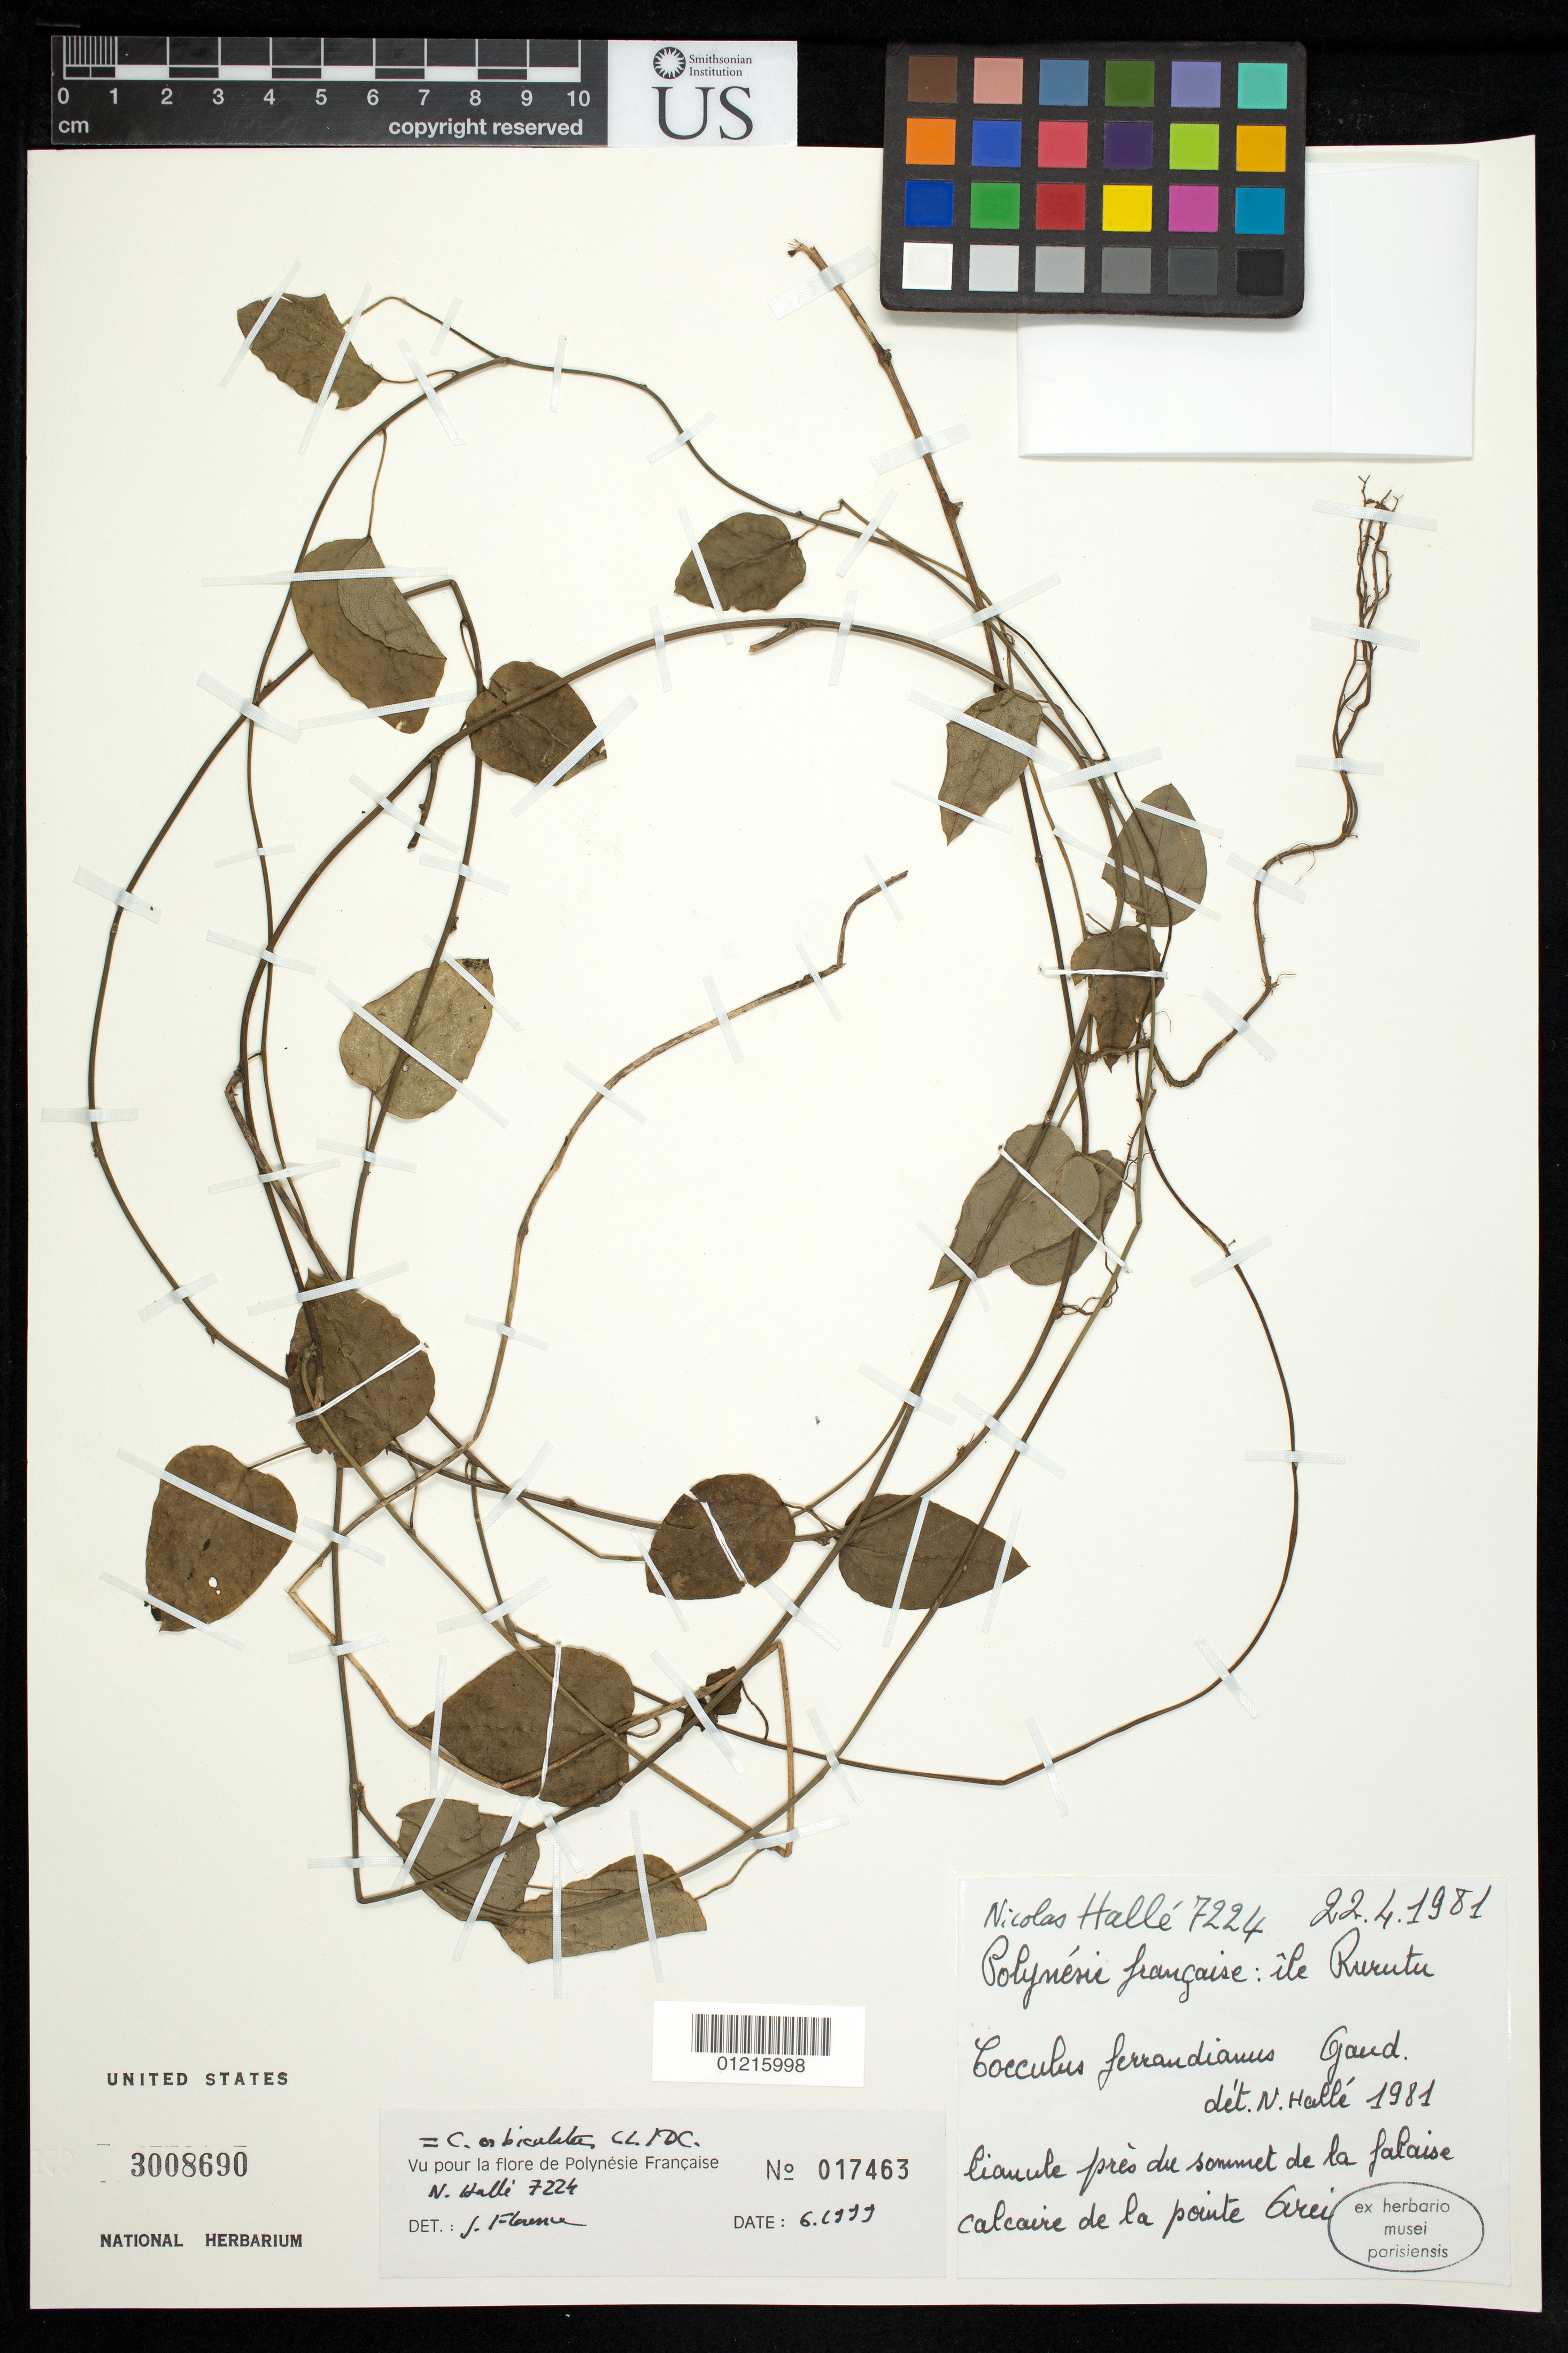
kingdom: Plantae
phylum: Tracheophyta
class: Magnoliopsida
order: Ranunculales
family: Menispermaceae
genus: Cocculus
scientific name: Cocculus orbiculatus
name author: (L.) DC.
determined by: Florence, J.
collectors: N. Hallé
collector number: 7224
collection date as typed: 22 Apr 1981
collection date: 1981-04-22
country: French Polynesia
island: Rurutu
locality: Lianul Près du sommet de la falaise calcaire de la point Guei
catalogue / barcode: US 3008690